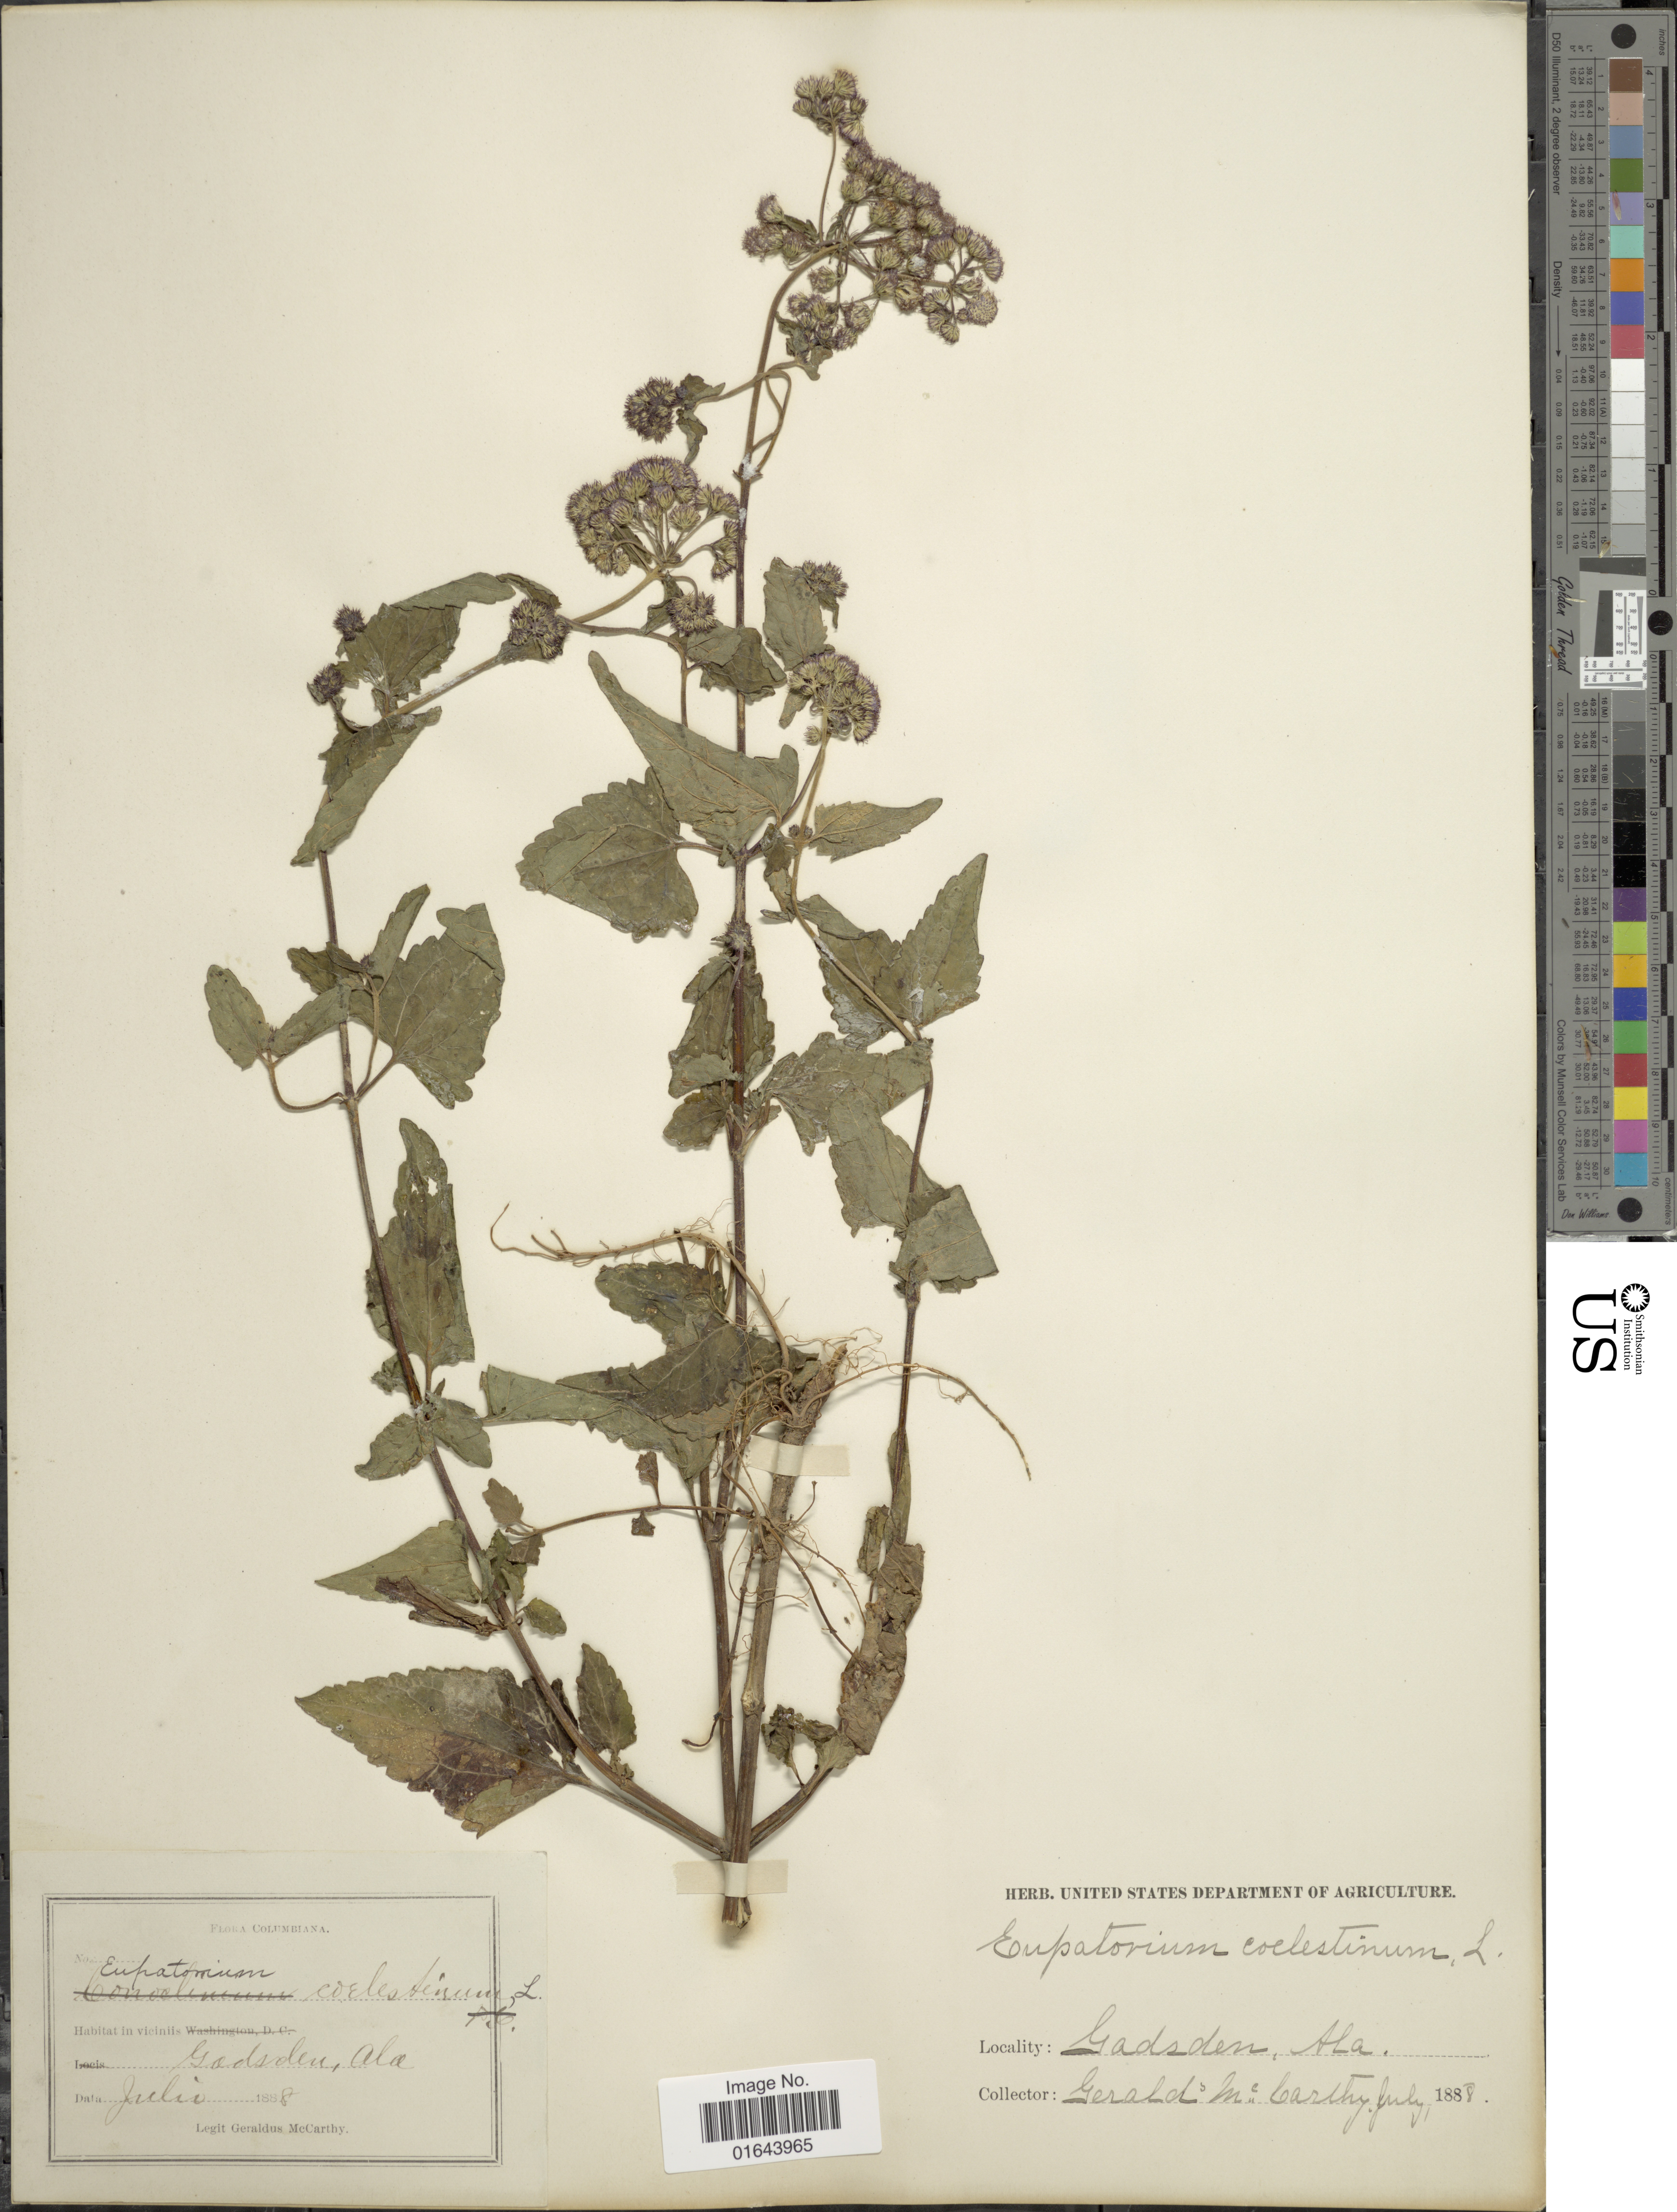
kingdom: Plantae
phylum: Tracheophyta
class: Magnoliopsida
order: Asterales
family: Asteraceae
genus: Conoclinium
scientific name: Conoclinium coelestinum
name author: (L.) DC.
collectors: M. McCarthy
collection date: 1888-07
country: United States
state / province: Alabama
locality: Gadsden